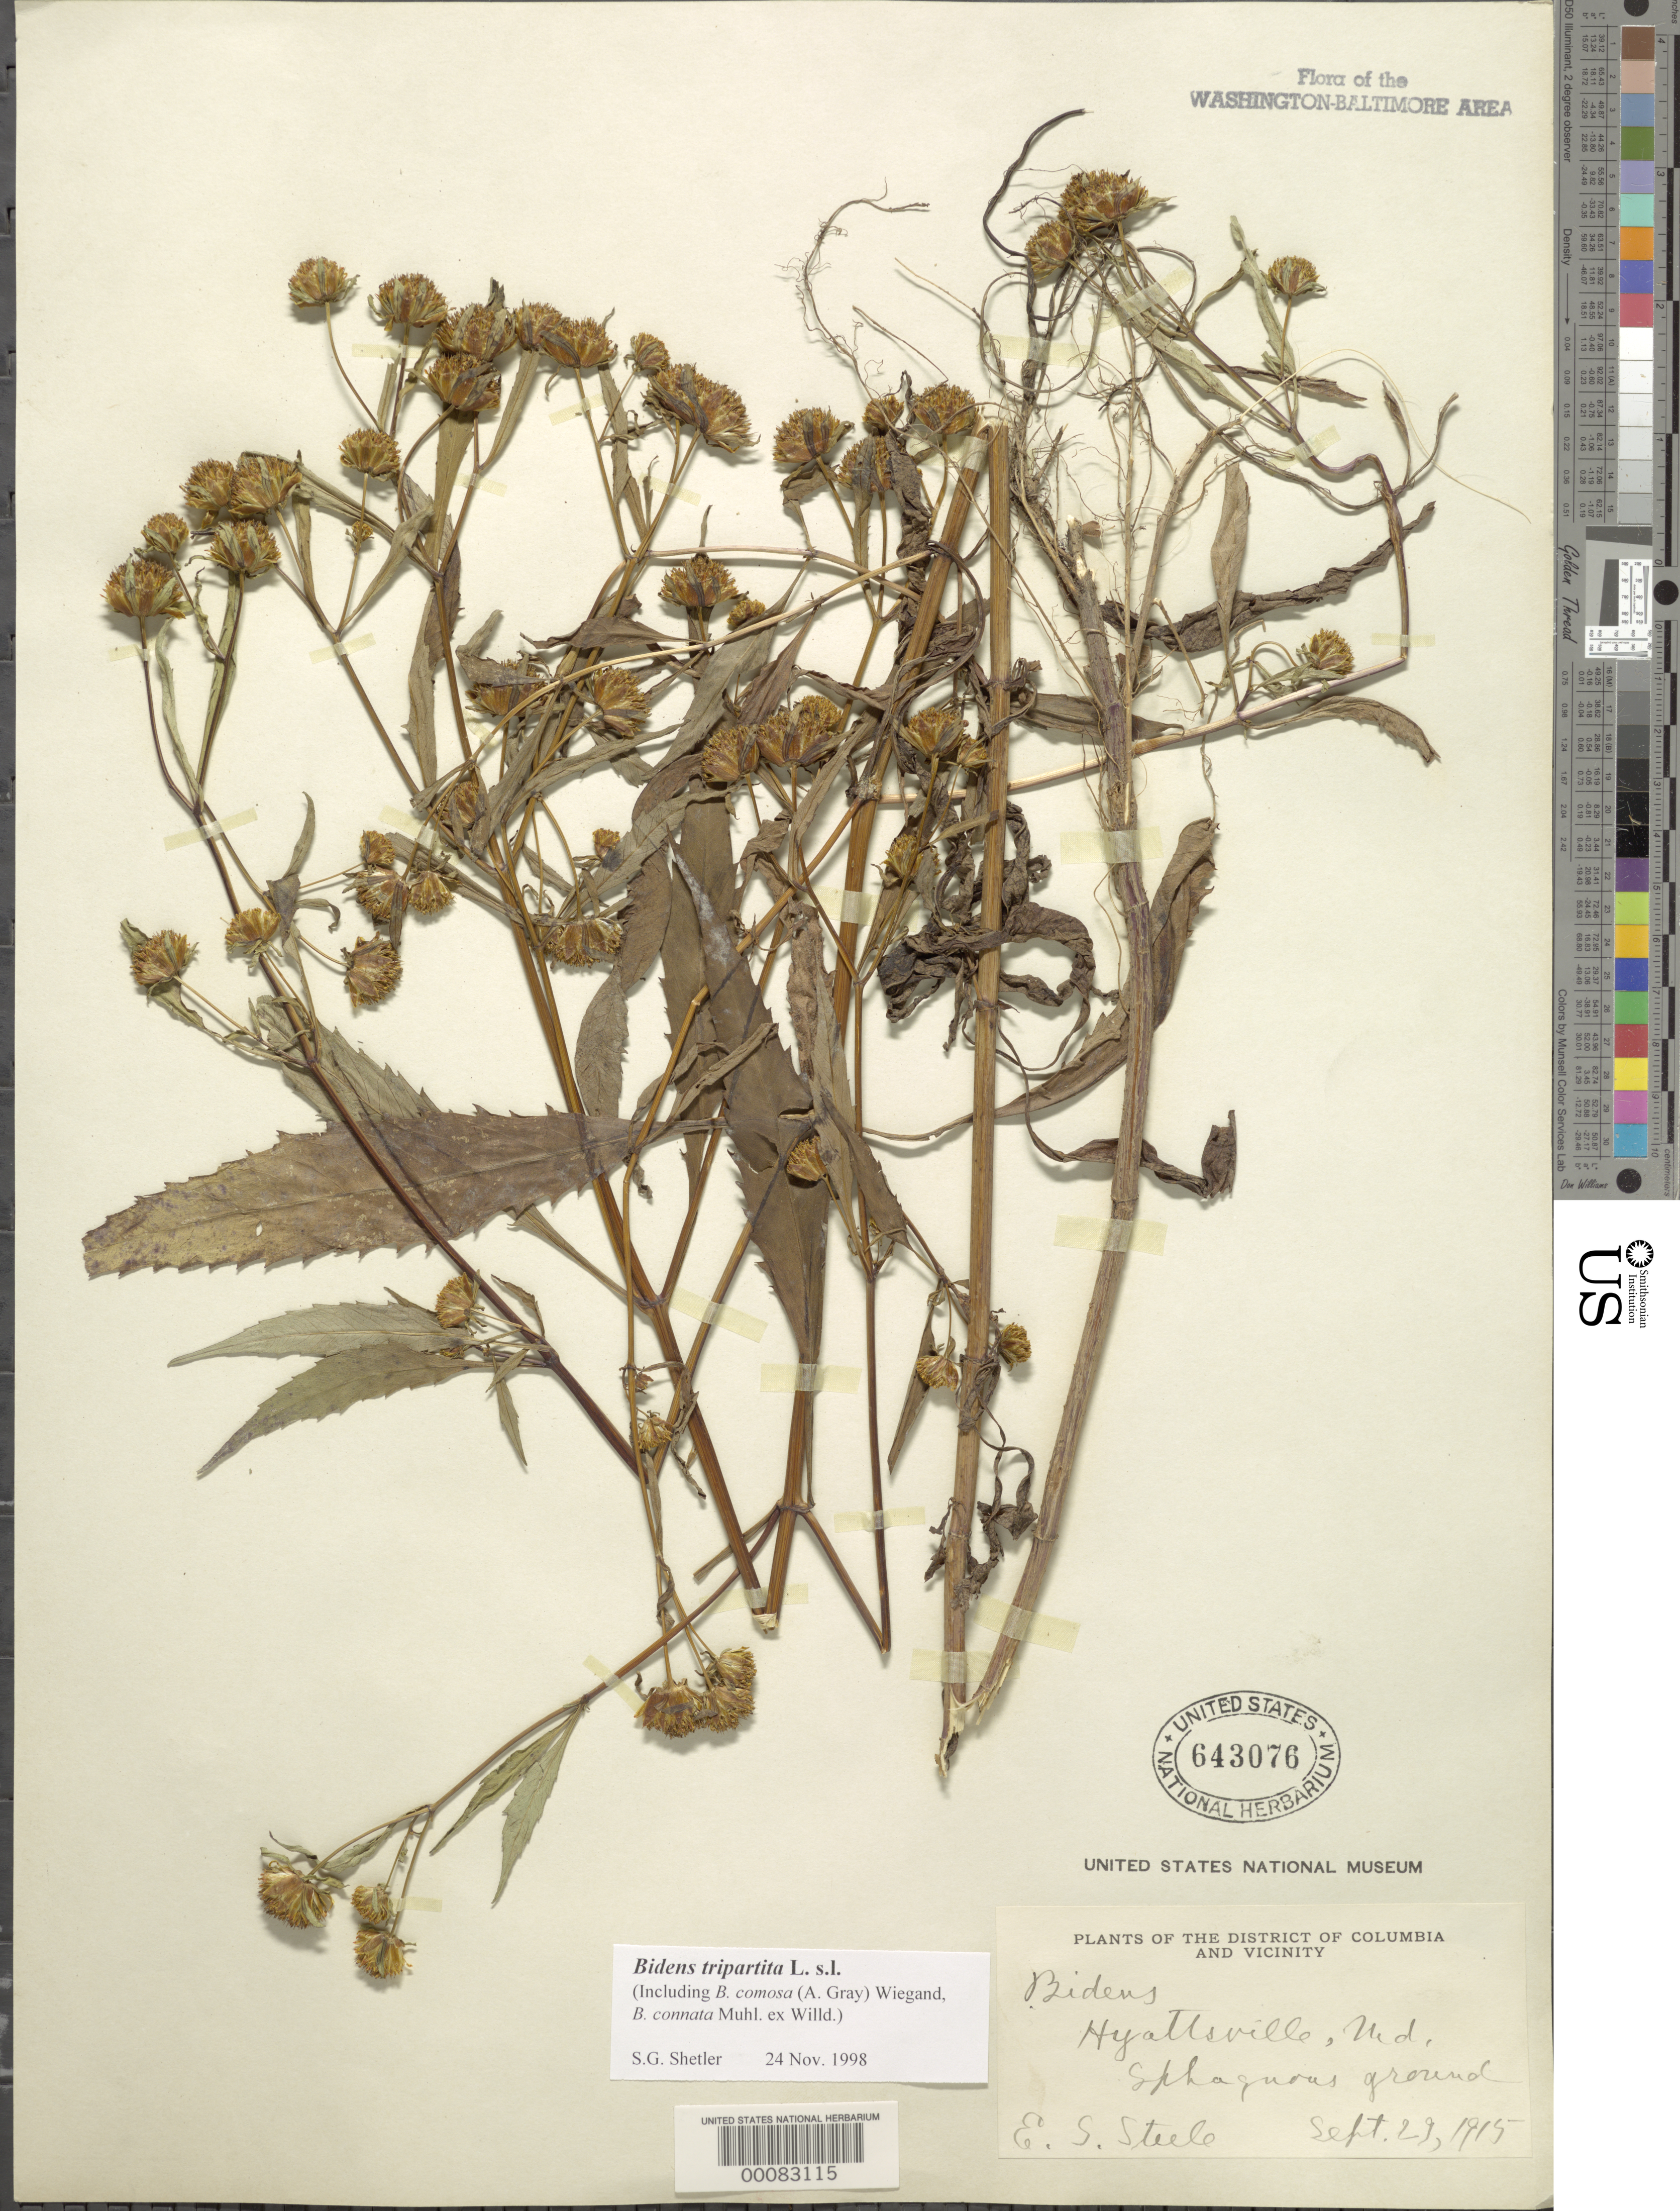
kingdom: Plantae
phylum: Tracheophyta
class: Magnoliopsida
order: Asterales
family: Asteraceae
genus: Bidens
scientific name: Bidens tripartita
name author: L.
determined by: Shetler, Stanwyn G., (US), NMNH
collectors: E. Steele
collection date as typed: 29 Sep 1915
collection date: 1915-09-29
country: United States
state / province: Maryland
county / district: Prince George's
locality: Hyattsville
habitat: Sphagnous ground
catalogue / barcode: US 643076